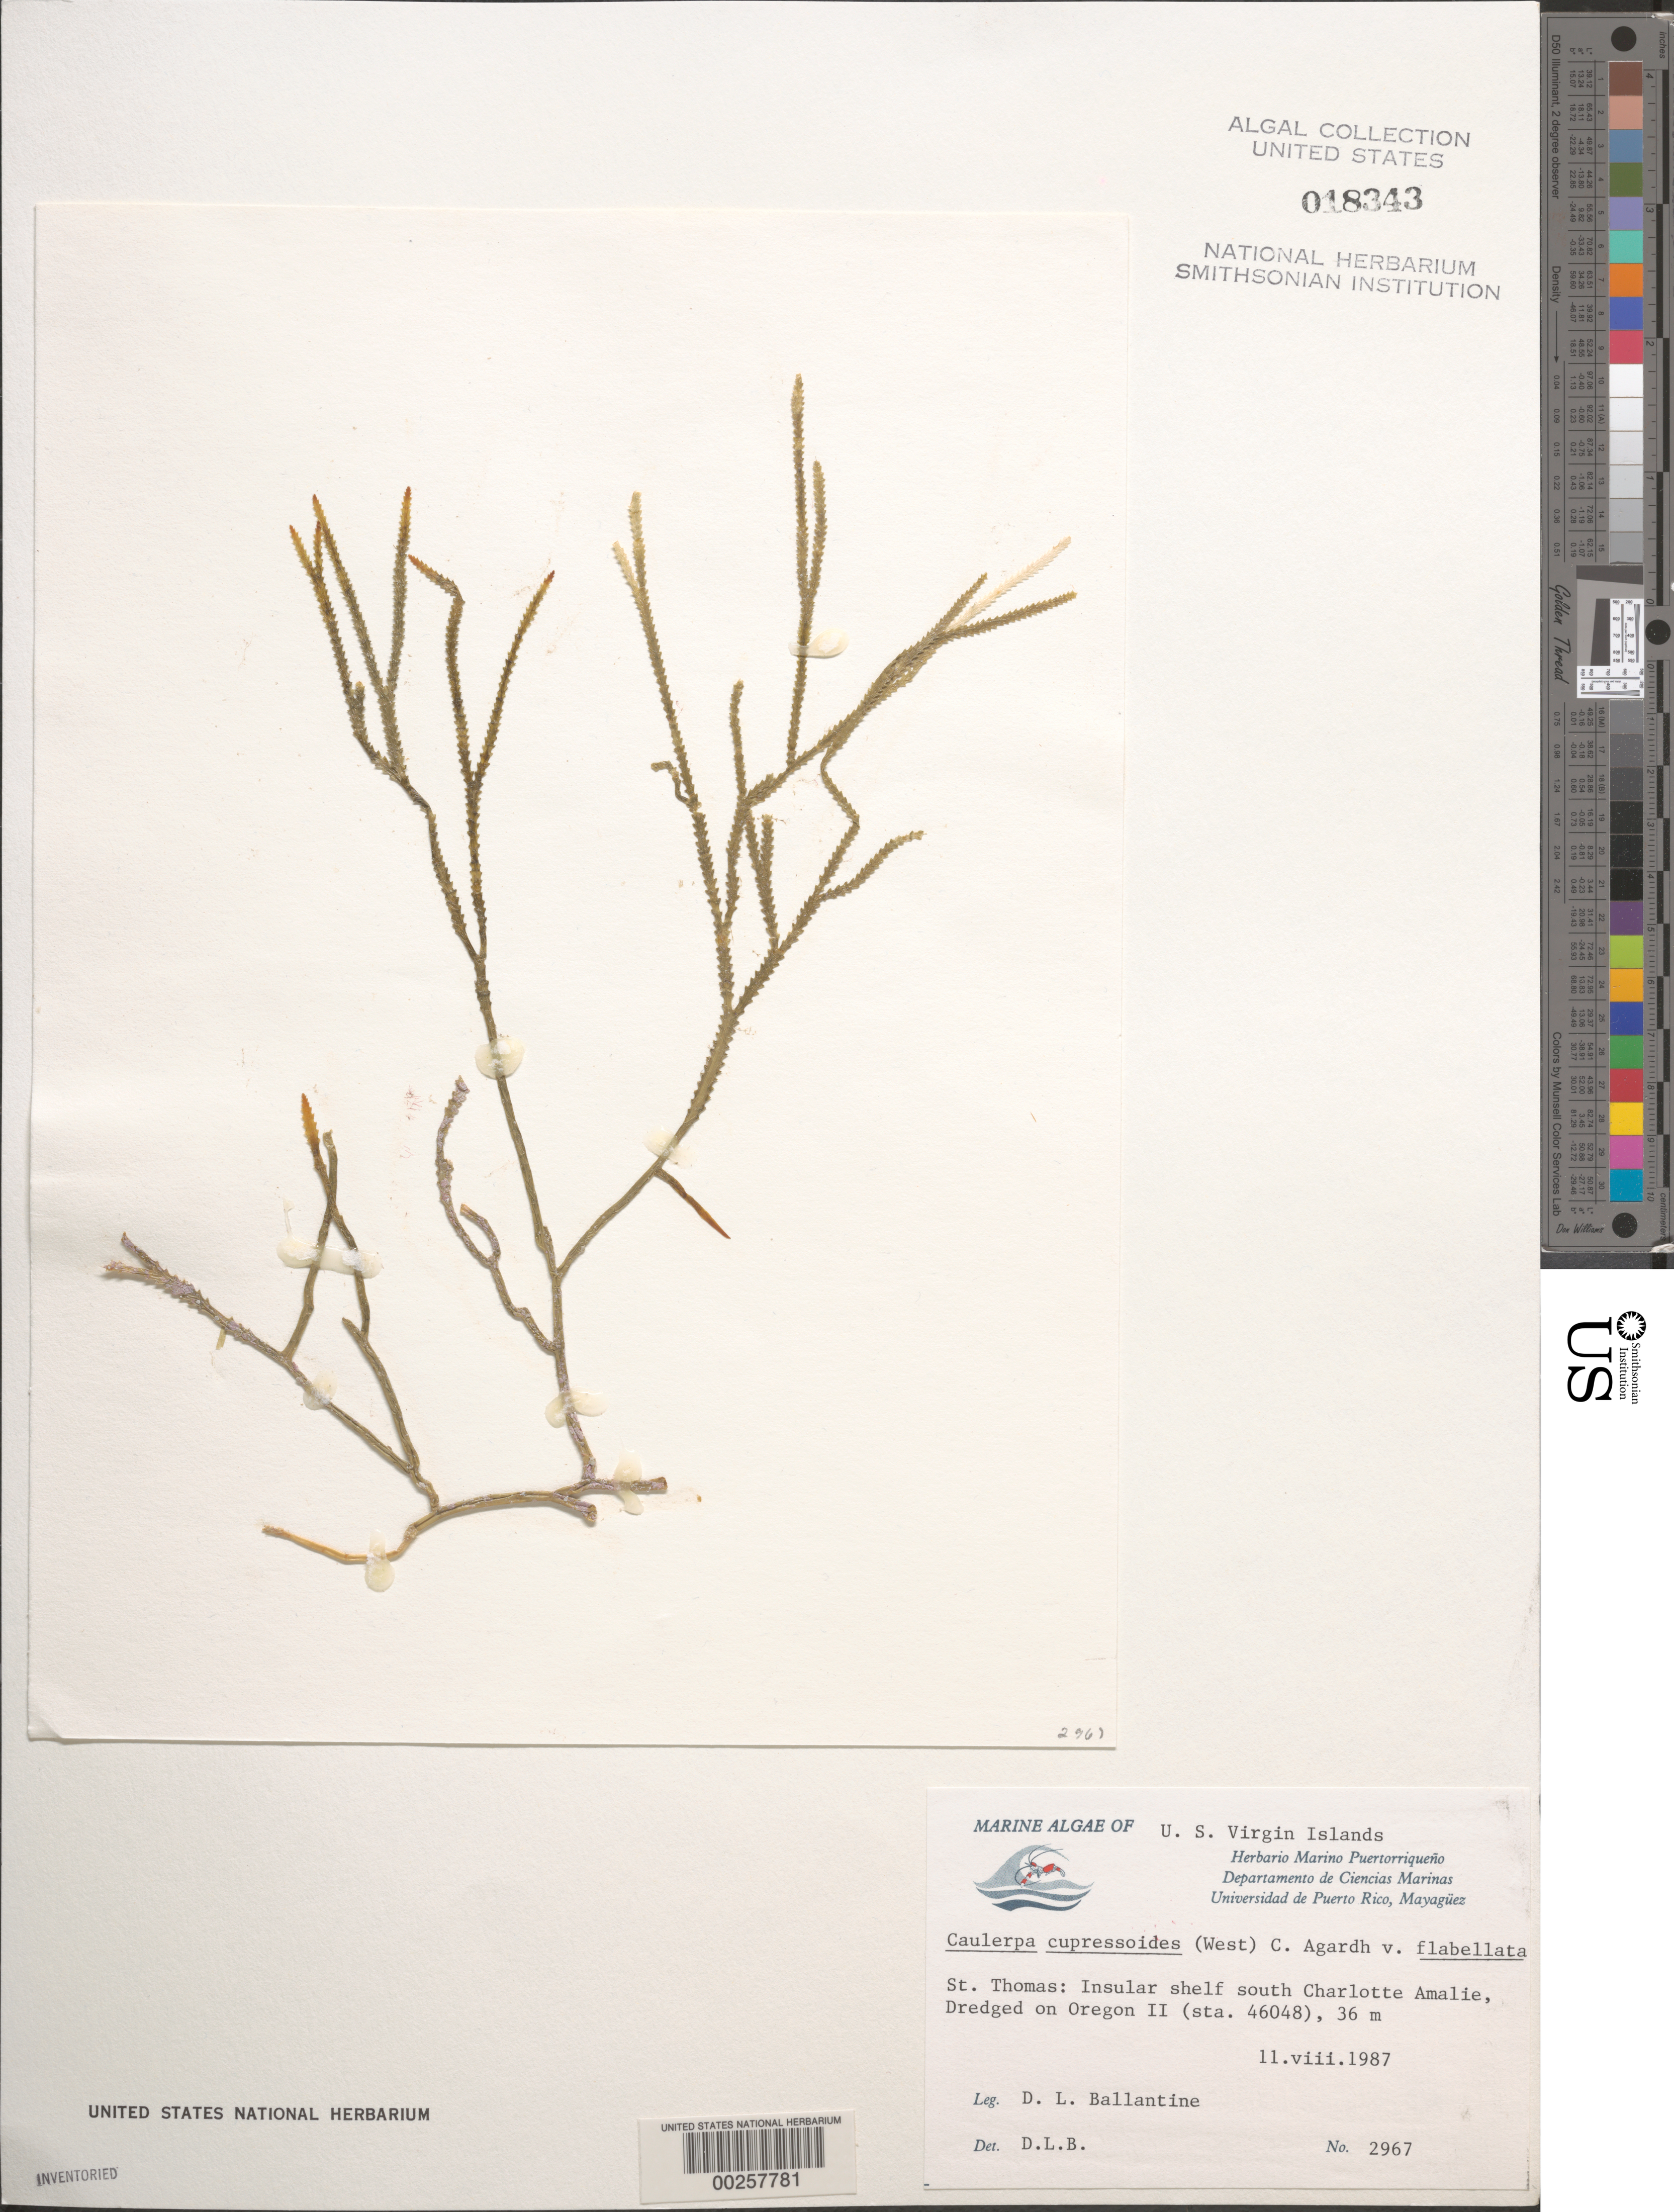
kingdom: Plantae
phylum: Chlorophyta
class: Ulvophyceae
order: Bryopsidales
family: Caulerpaceae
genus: Caulerpa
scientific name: Caulerpa cupressoides var. flabellata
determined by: Ballantine, D. L.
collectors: D.L. Ballantine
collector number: DLB 2967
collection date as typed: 11 Aug 1987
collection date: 1987-08-11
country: U.S. Virgin Islands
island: St. Thomas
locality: Charlotte Amalie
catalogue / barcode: US 18343